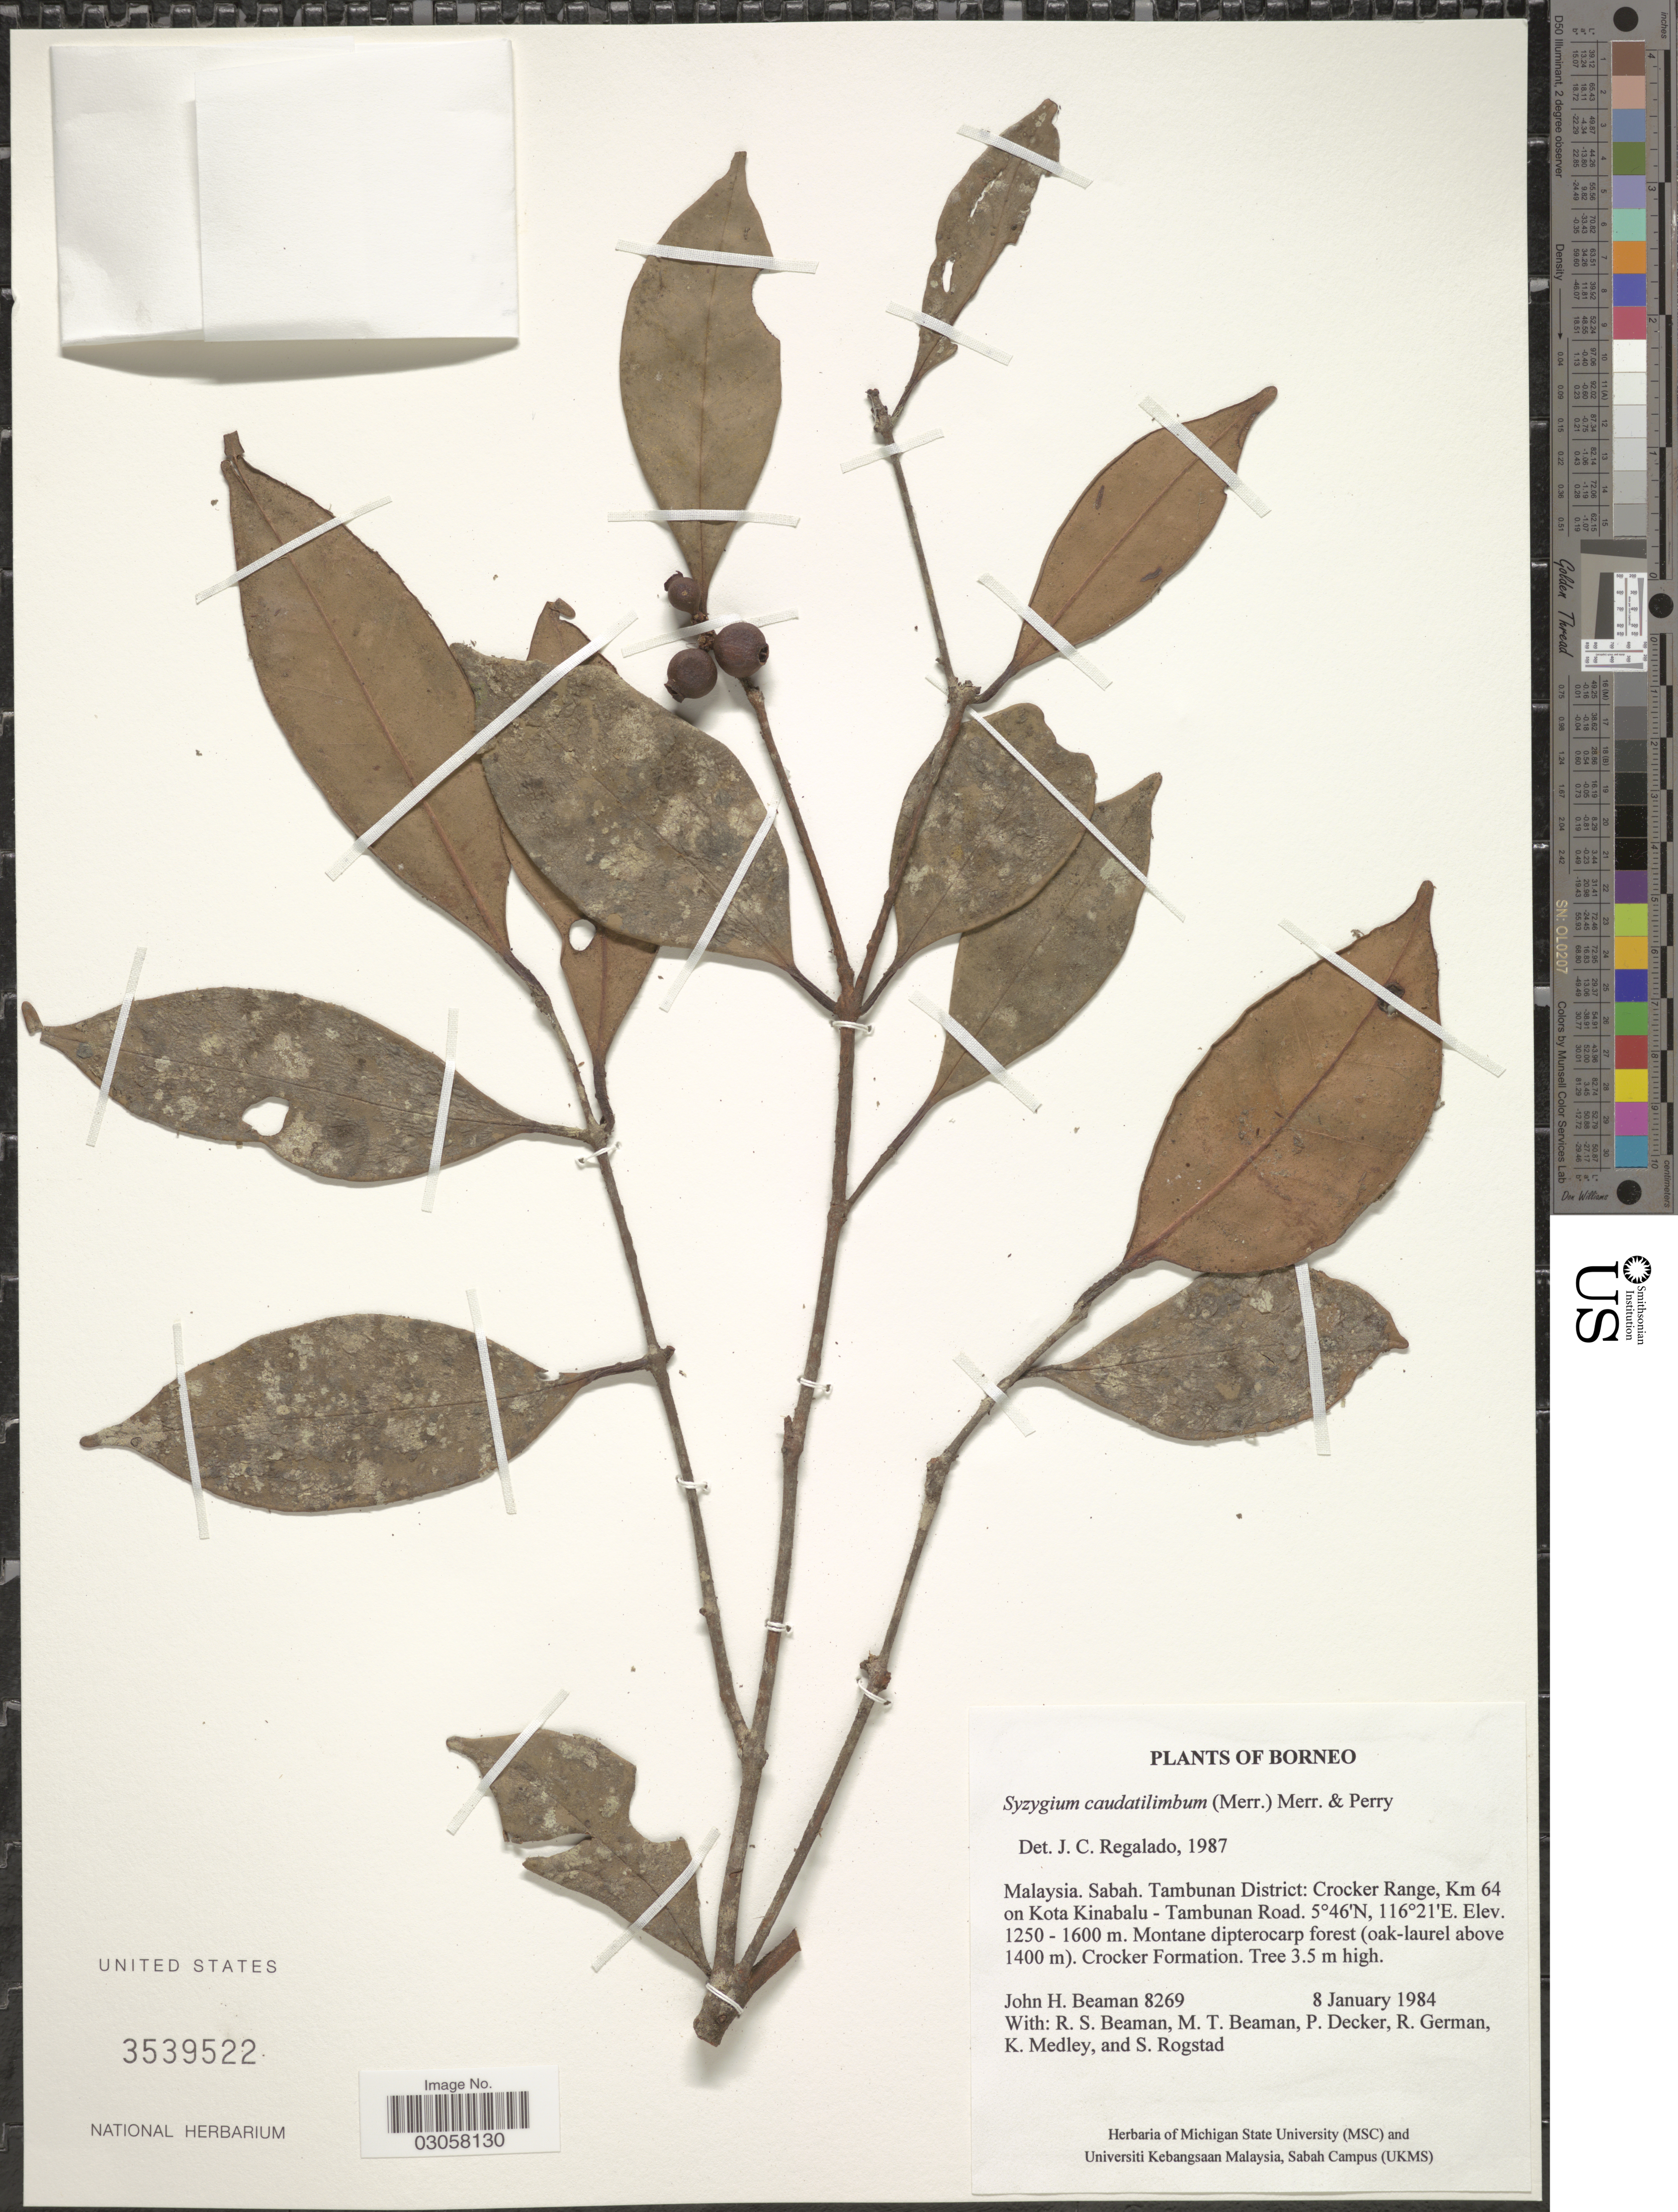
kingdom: Plantae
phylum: Tracheophyta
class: Magnoliopsida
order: Myrtales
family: Myrtaceae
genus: Syzygium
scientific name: Syzygium caudatilimbum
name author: (Merr.) Merr. & L.M. Perry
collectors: J. H. Beaman, R. S. Beaman, M. Beaman, P. Decker & et al.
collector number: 8269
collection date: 1984-01-08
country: Malaysia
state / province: Sabah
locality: Borneo. Tambunan District: Crocker Range, Km 64 on Kota Kinabalu - Tambunan Road.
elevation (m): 1250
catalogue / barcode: US 3539522